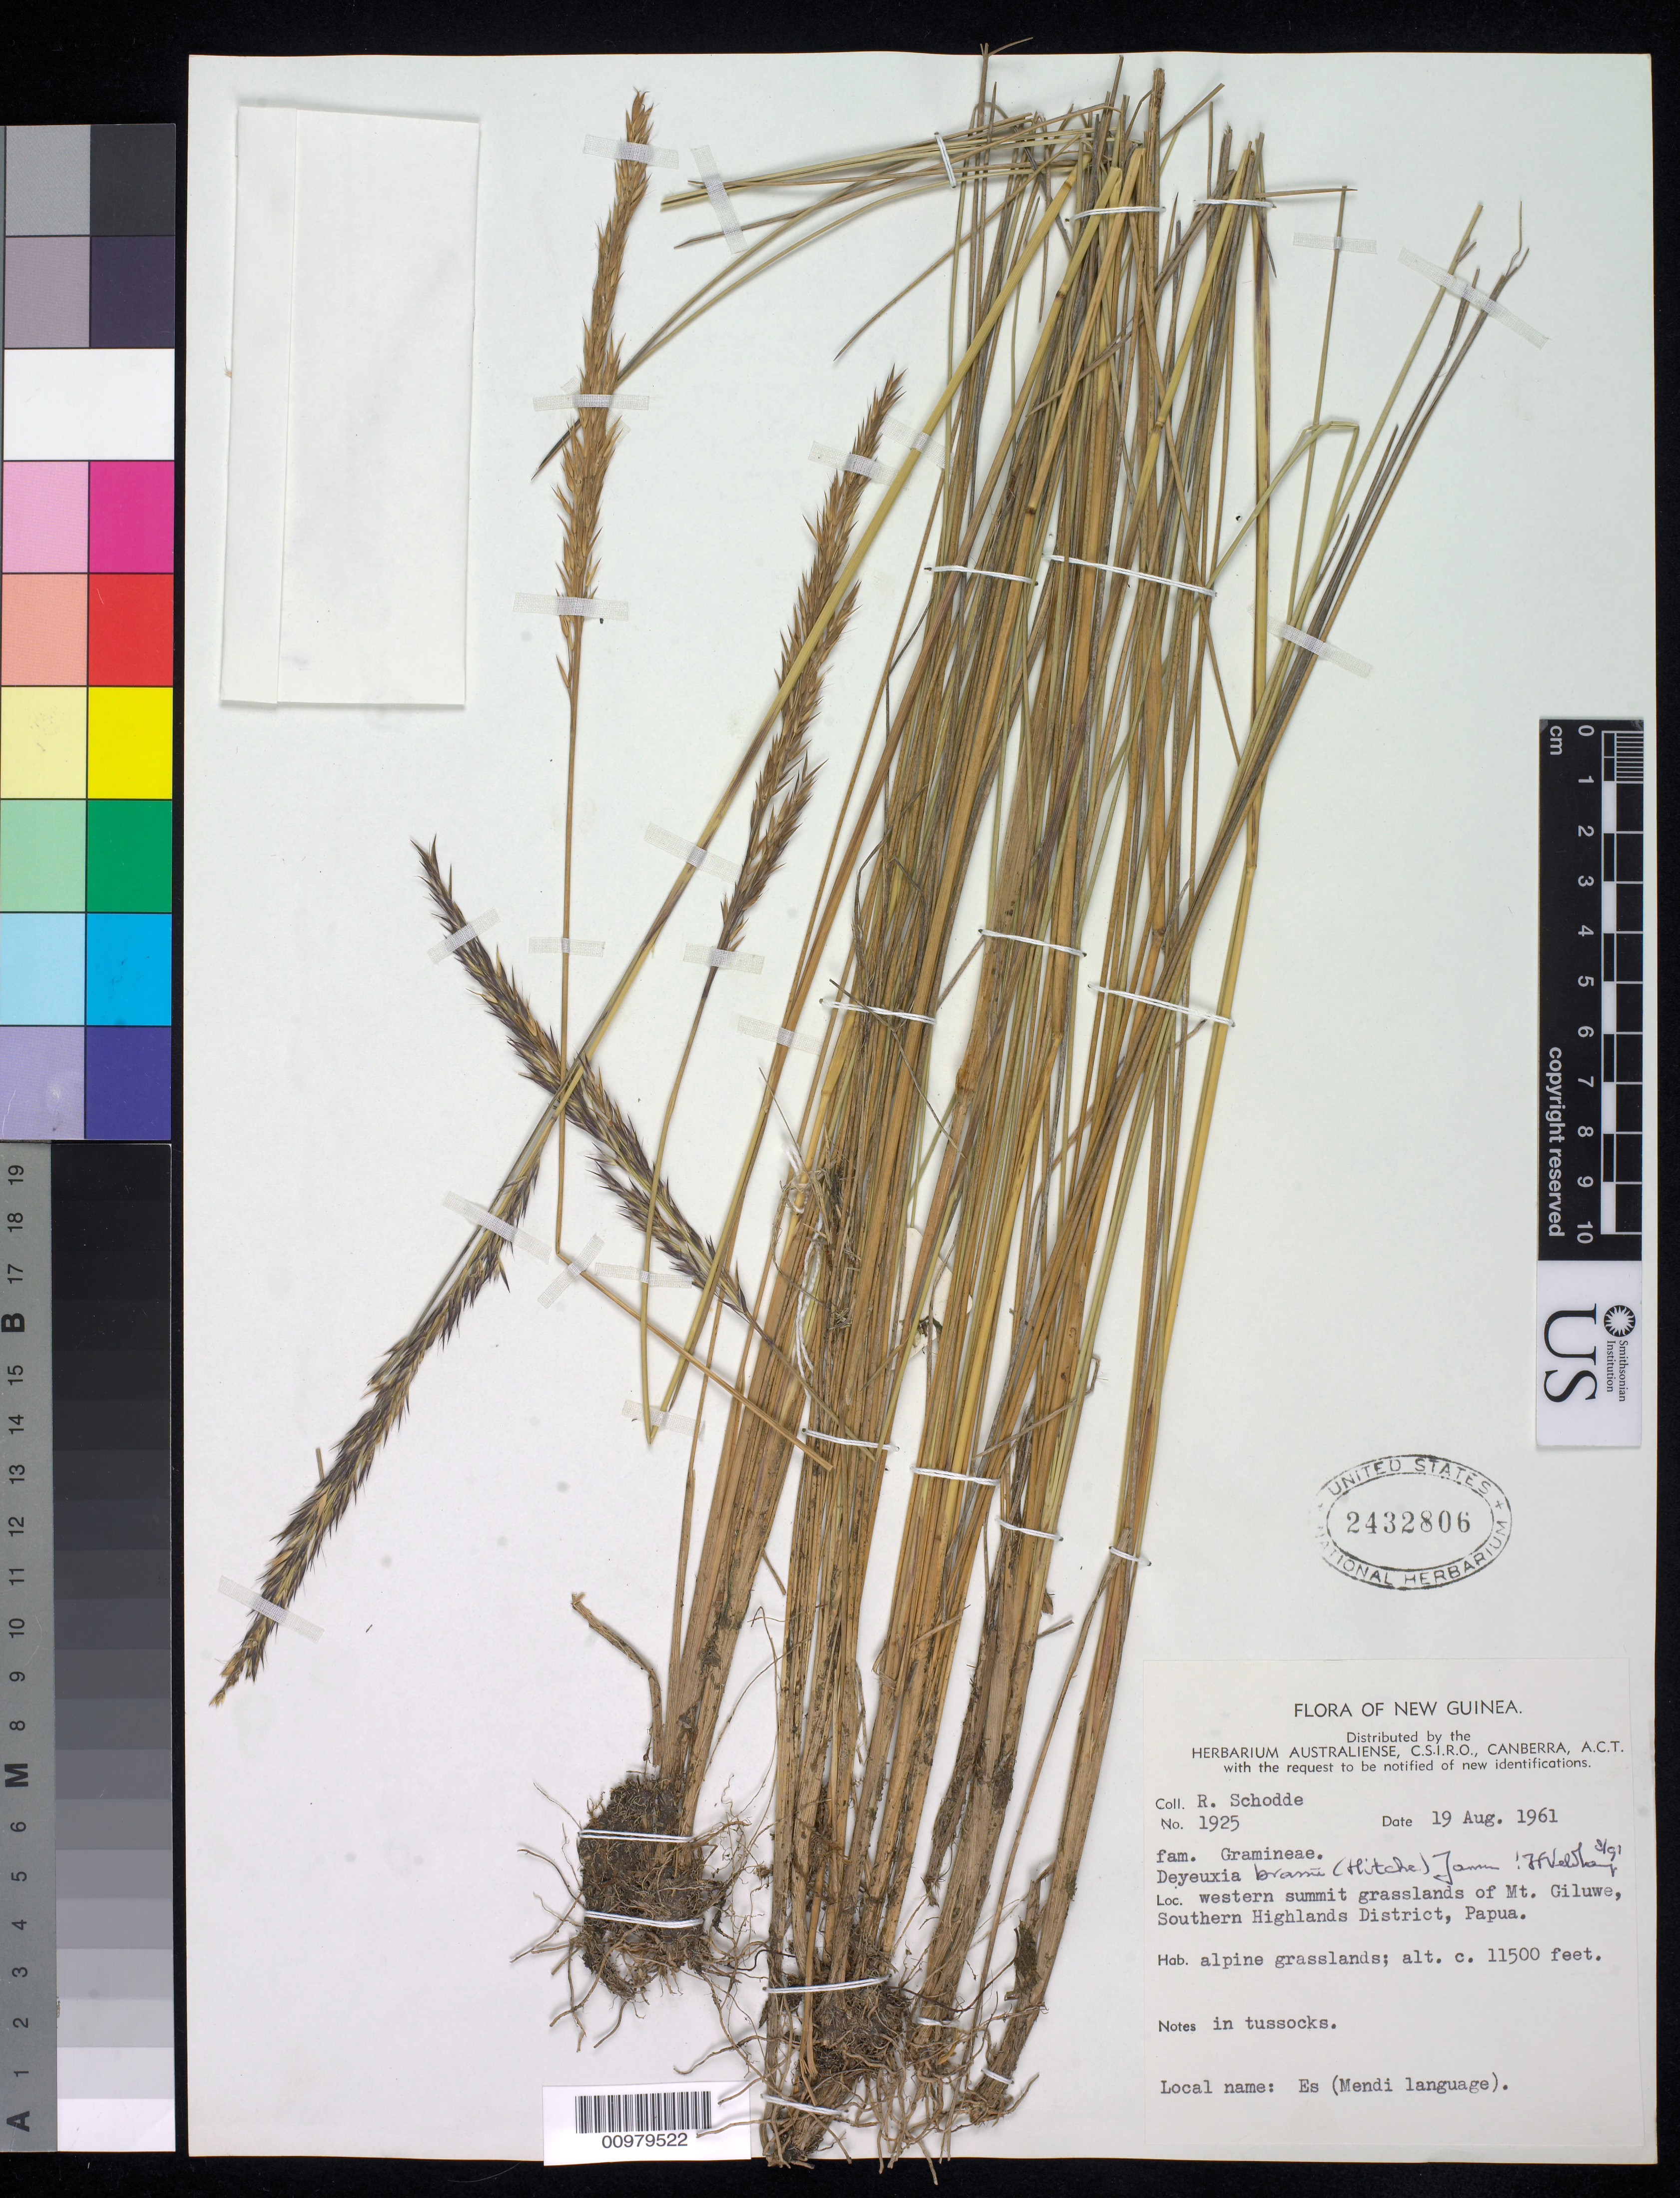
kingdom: Plantae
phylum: Tracheophyta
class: Liliopsida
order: Poales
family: Poaceae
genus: Calamagrostis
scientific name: Calamagrostis brassii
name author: Hitchc.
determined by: Poaceae Reorganization Project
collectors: R. Schodde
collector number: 1925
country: Papua New Guinea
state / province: Southern Highlands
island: New Guinea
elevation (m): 3505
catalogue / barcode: US 2432806